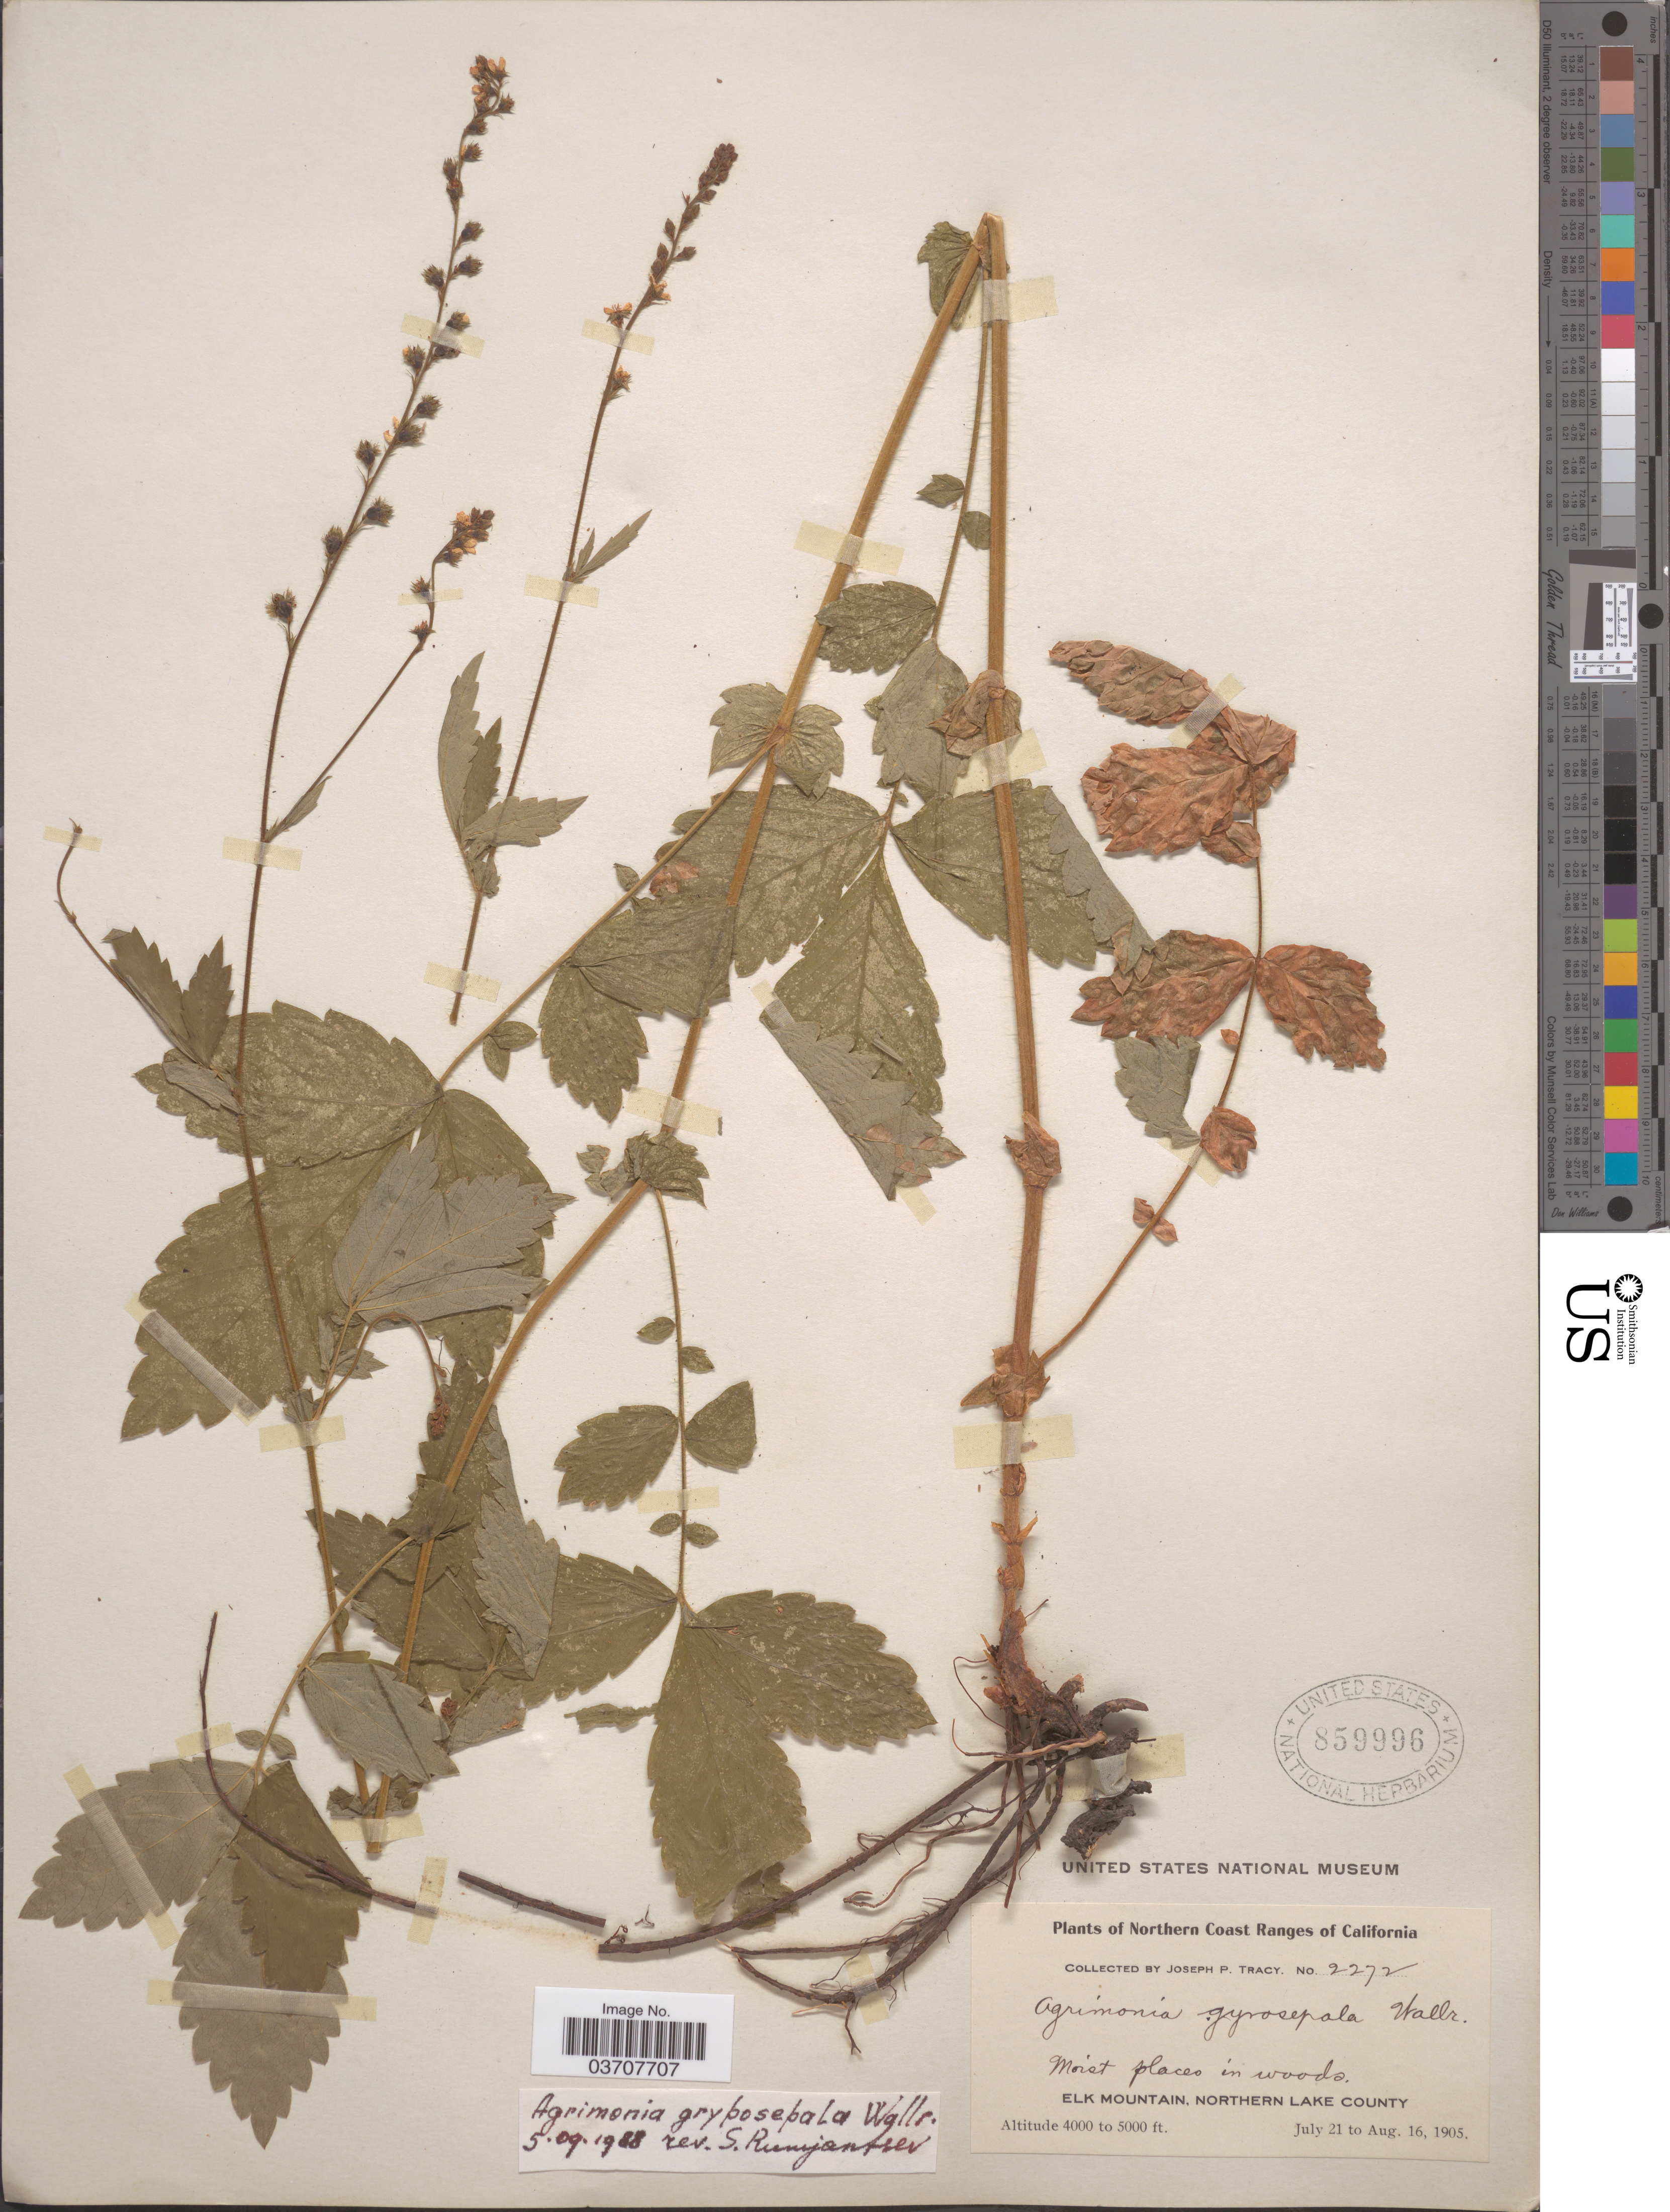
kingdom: Plantae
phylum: Tracheophyta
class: Magnoliopsida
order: Rosales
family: Rosaceae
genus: Agrimonia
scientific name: Agrimonia gryposepala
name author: Wallr.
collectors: J. Tracy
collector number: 2272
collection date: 1905-07-21/1905-08-16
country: United States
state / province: California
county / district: Lake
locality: Northern Coast Ranges. Elk Mountain, Northern Lake County.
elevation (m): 1219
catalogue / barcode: US 859996